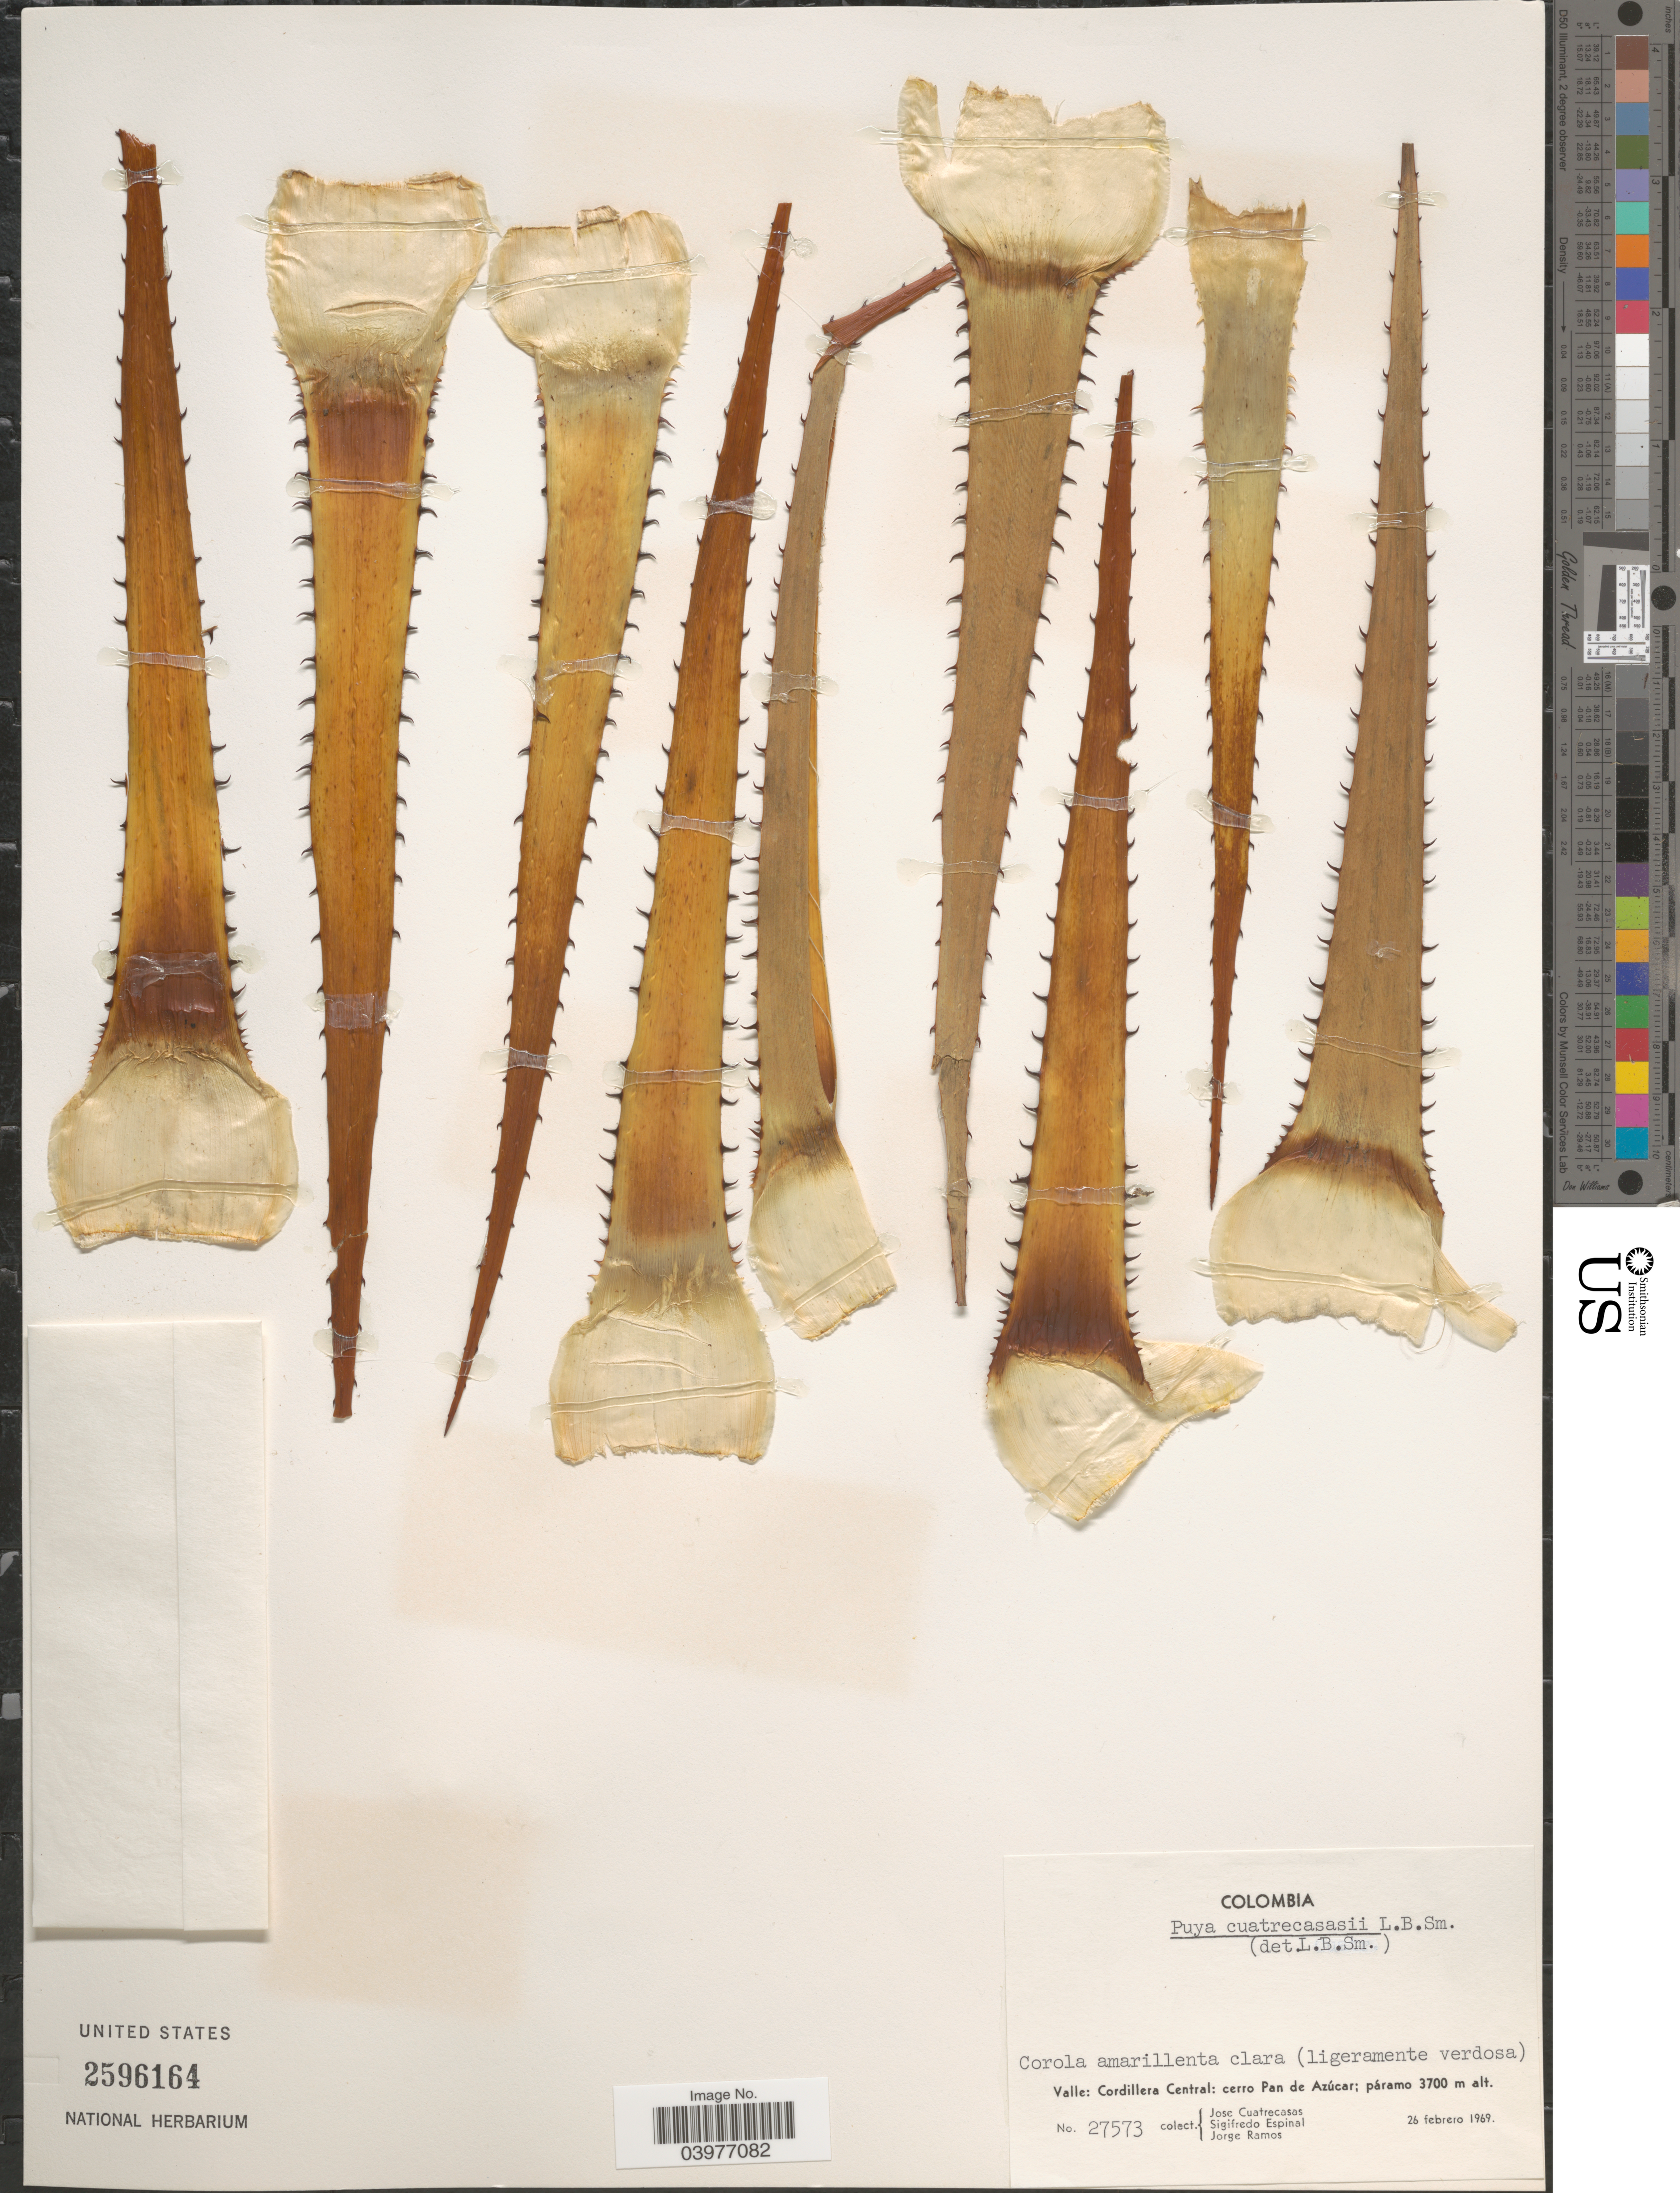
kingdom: Plantae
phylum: Tracheophyta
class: Liliopsida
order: Poales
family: Bromeliaceae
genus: Puya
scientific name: Puya cuatrecasasii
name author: L.B. Sm.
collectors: J. Cuatrecasas, S. Espinal & J. Ramos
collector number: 27573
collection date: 1969-02-26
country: Colombia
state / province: Valle del Cauca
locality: Valle: Cordillera Central: cerro Pan de Azúcar; páramo.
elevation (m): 3700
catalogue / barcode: US 2596164